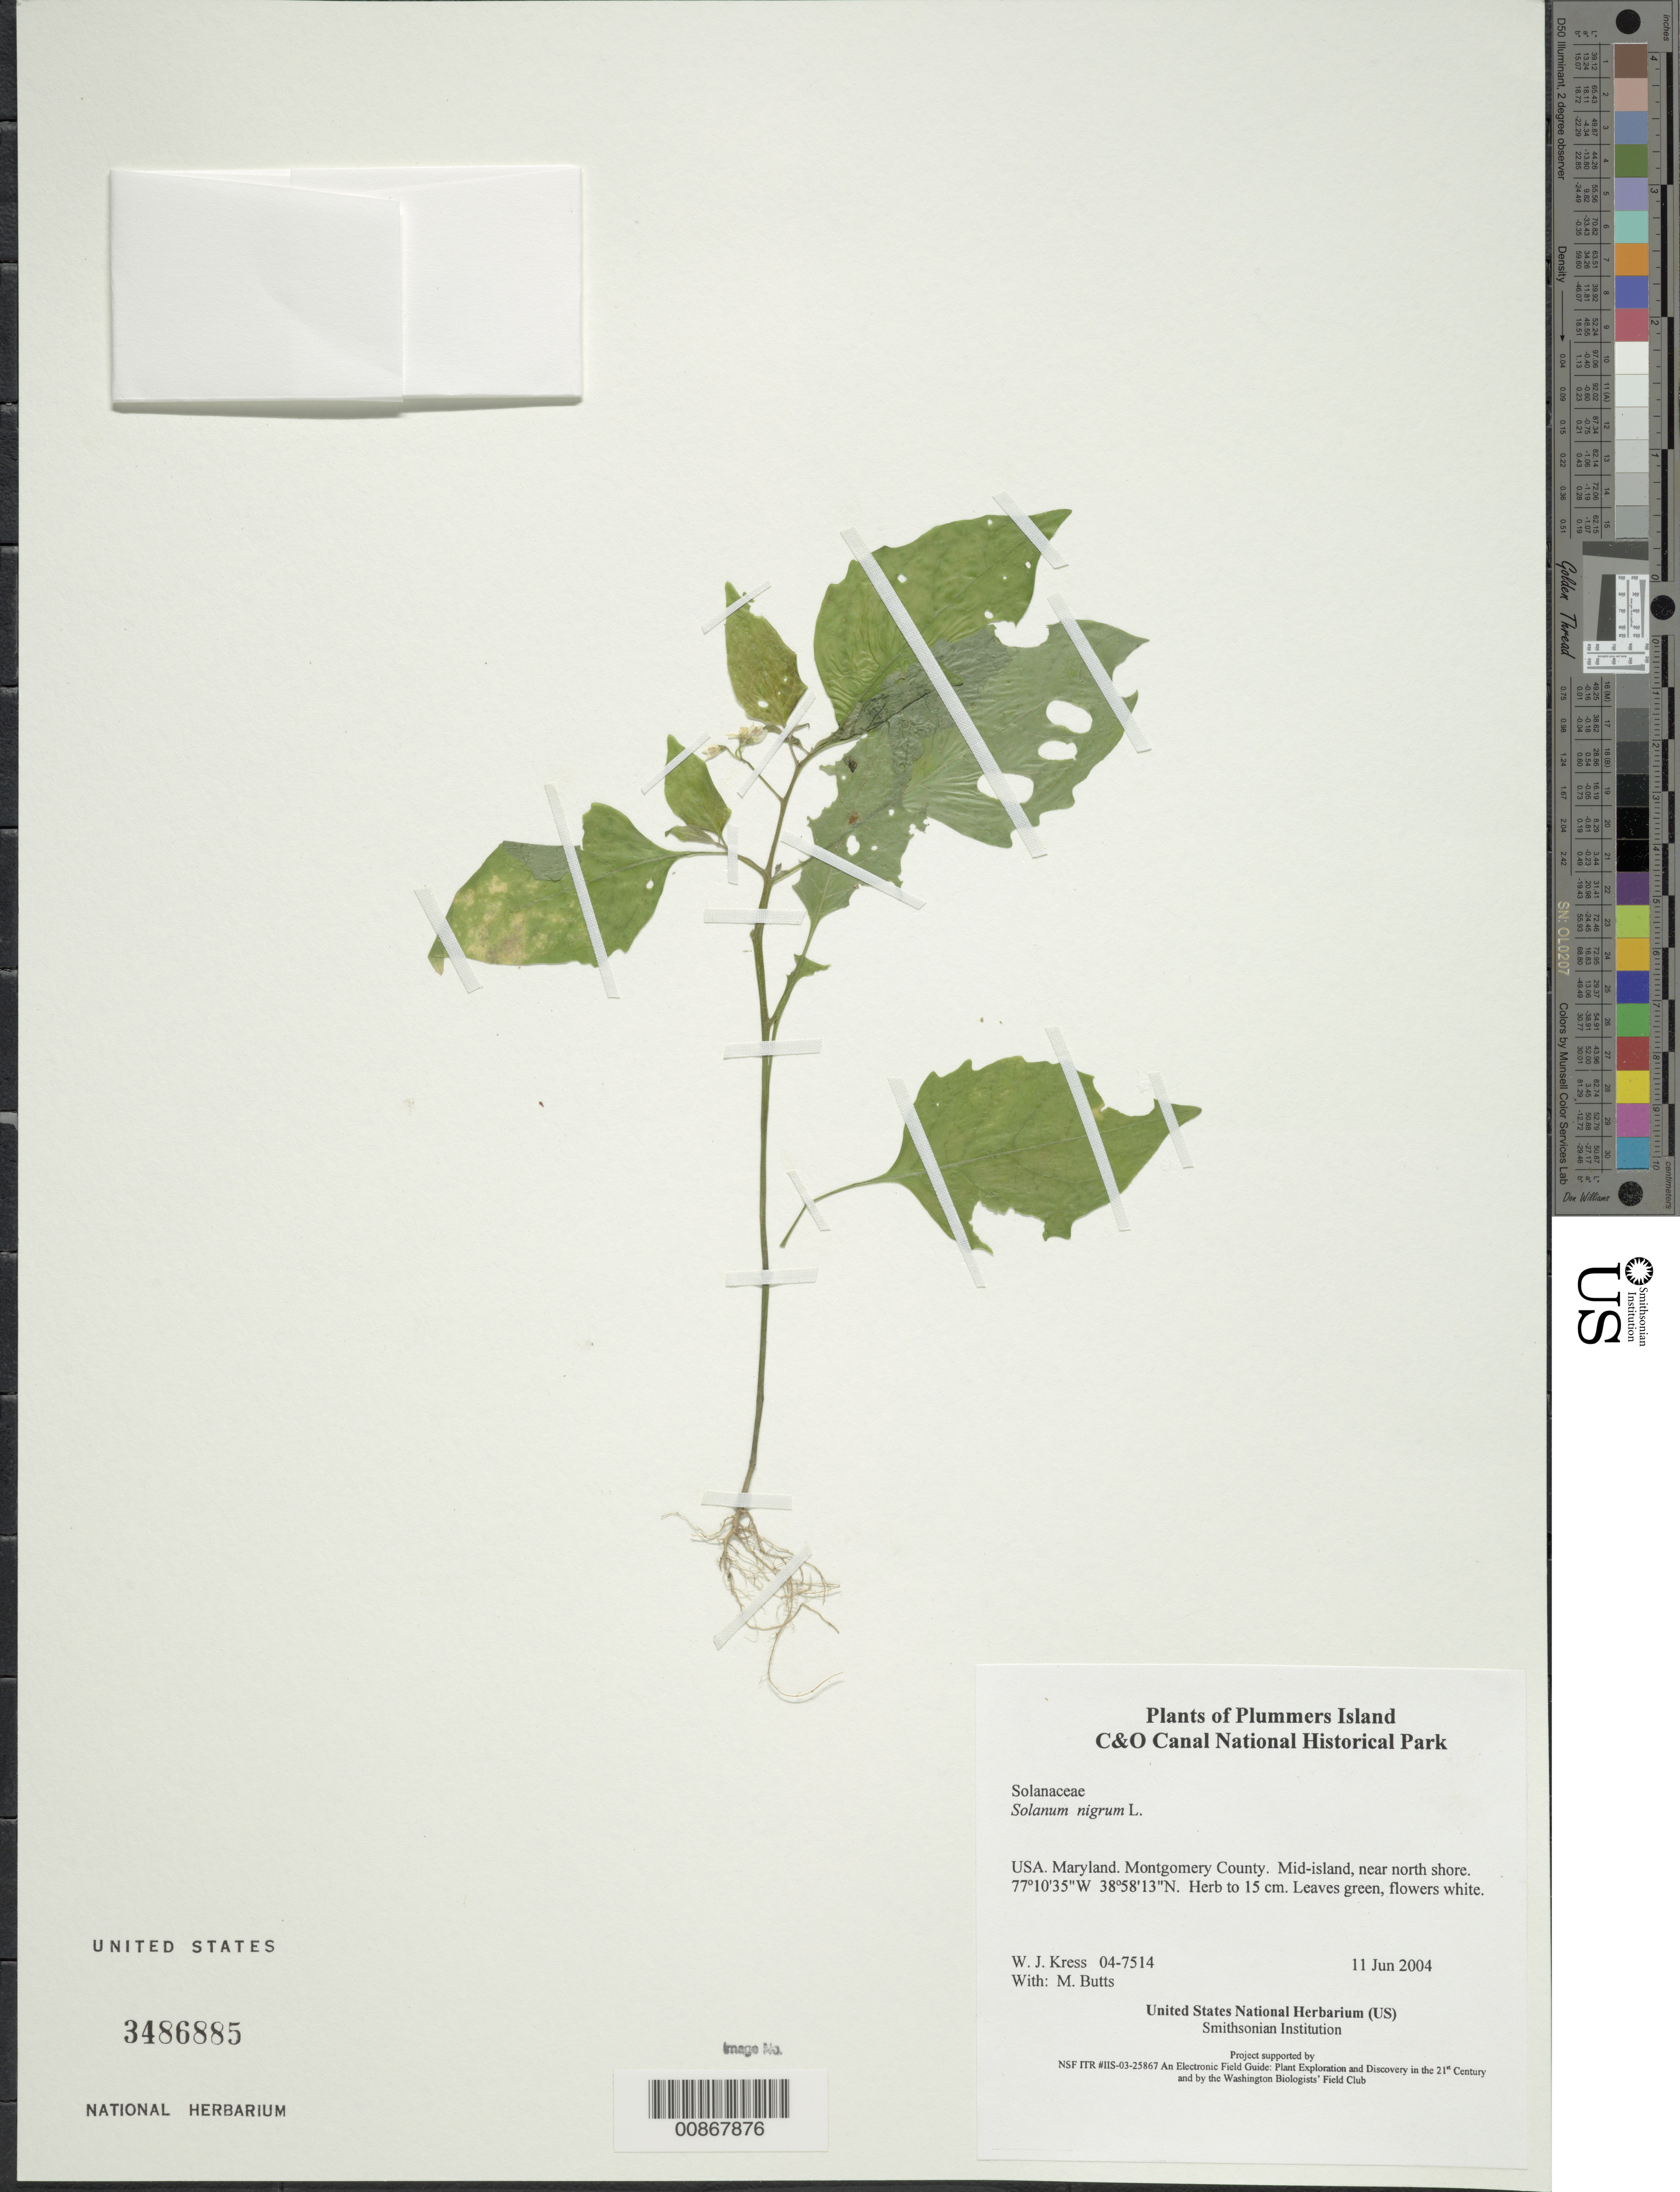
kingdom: Plantae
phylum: Tracheophyta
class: Magnoliopsida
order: Solanales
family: Solanaceae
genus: Solanum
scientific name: Solanum emulans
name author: Raf.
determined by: Knapp, S. D.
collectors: W. J. Kress & M. B. Butts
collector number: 04-7514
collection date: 2004-06-11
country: United States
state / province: Maryland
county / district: Montgomery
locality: Chesapeake and Ohio Canal National Historical Park, Plummers Island, mid island, near north shore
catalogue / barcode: US 3486885